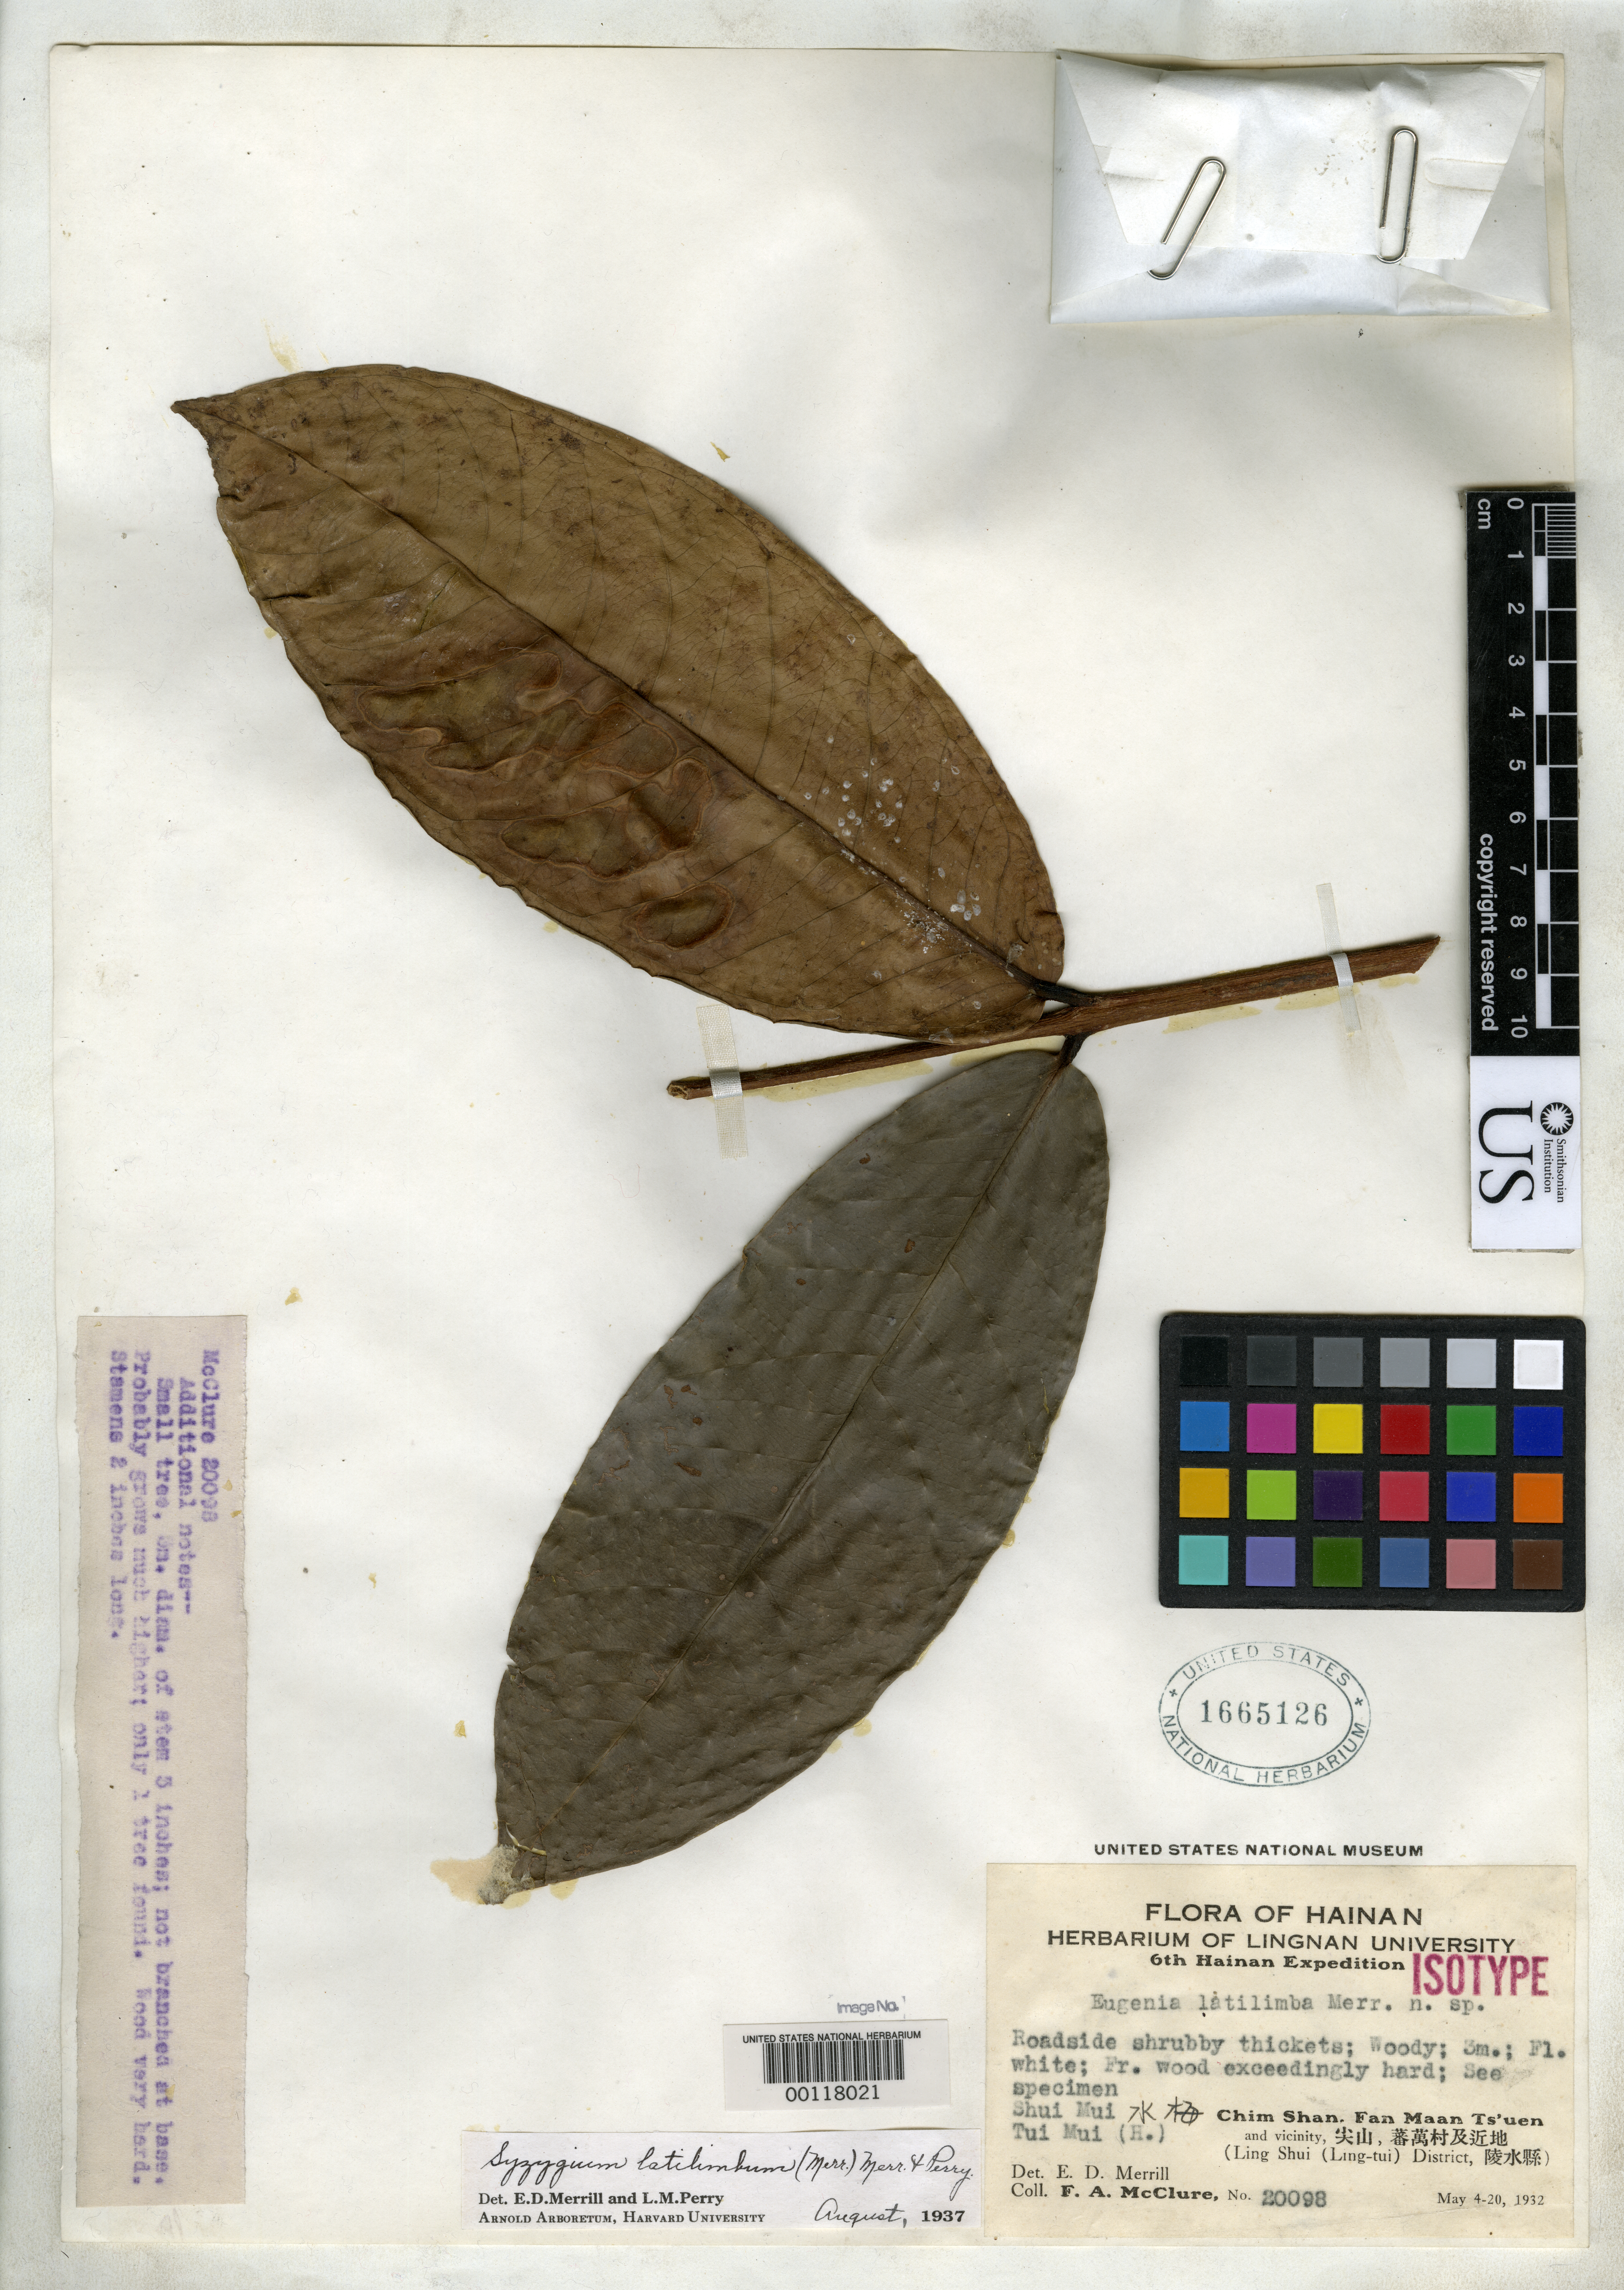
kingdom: Plantae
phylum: Tracheophyta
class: Magnoliopsida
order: Myrtales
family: Myrtaceae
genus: Eugenia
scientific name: Eugenia latilimbum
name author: Merr.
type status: Isotype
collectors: F. A. McClure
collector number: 20098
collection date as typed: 04 May 1932 to 20 May 1932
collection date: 1932-05-04/1932-05-20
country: China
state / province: Hainan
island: Hainan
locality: Chim Shan, Fan Maan Ts'uen.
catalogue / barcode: US 1665126